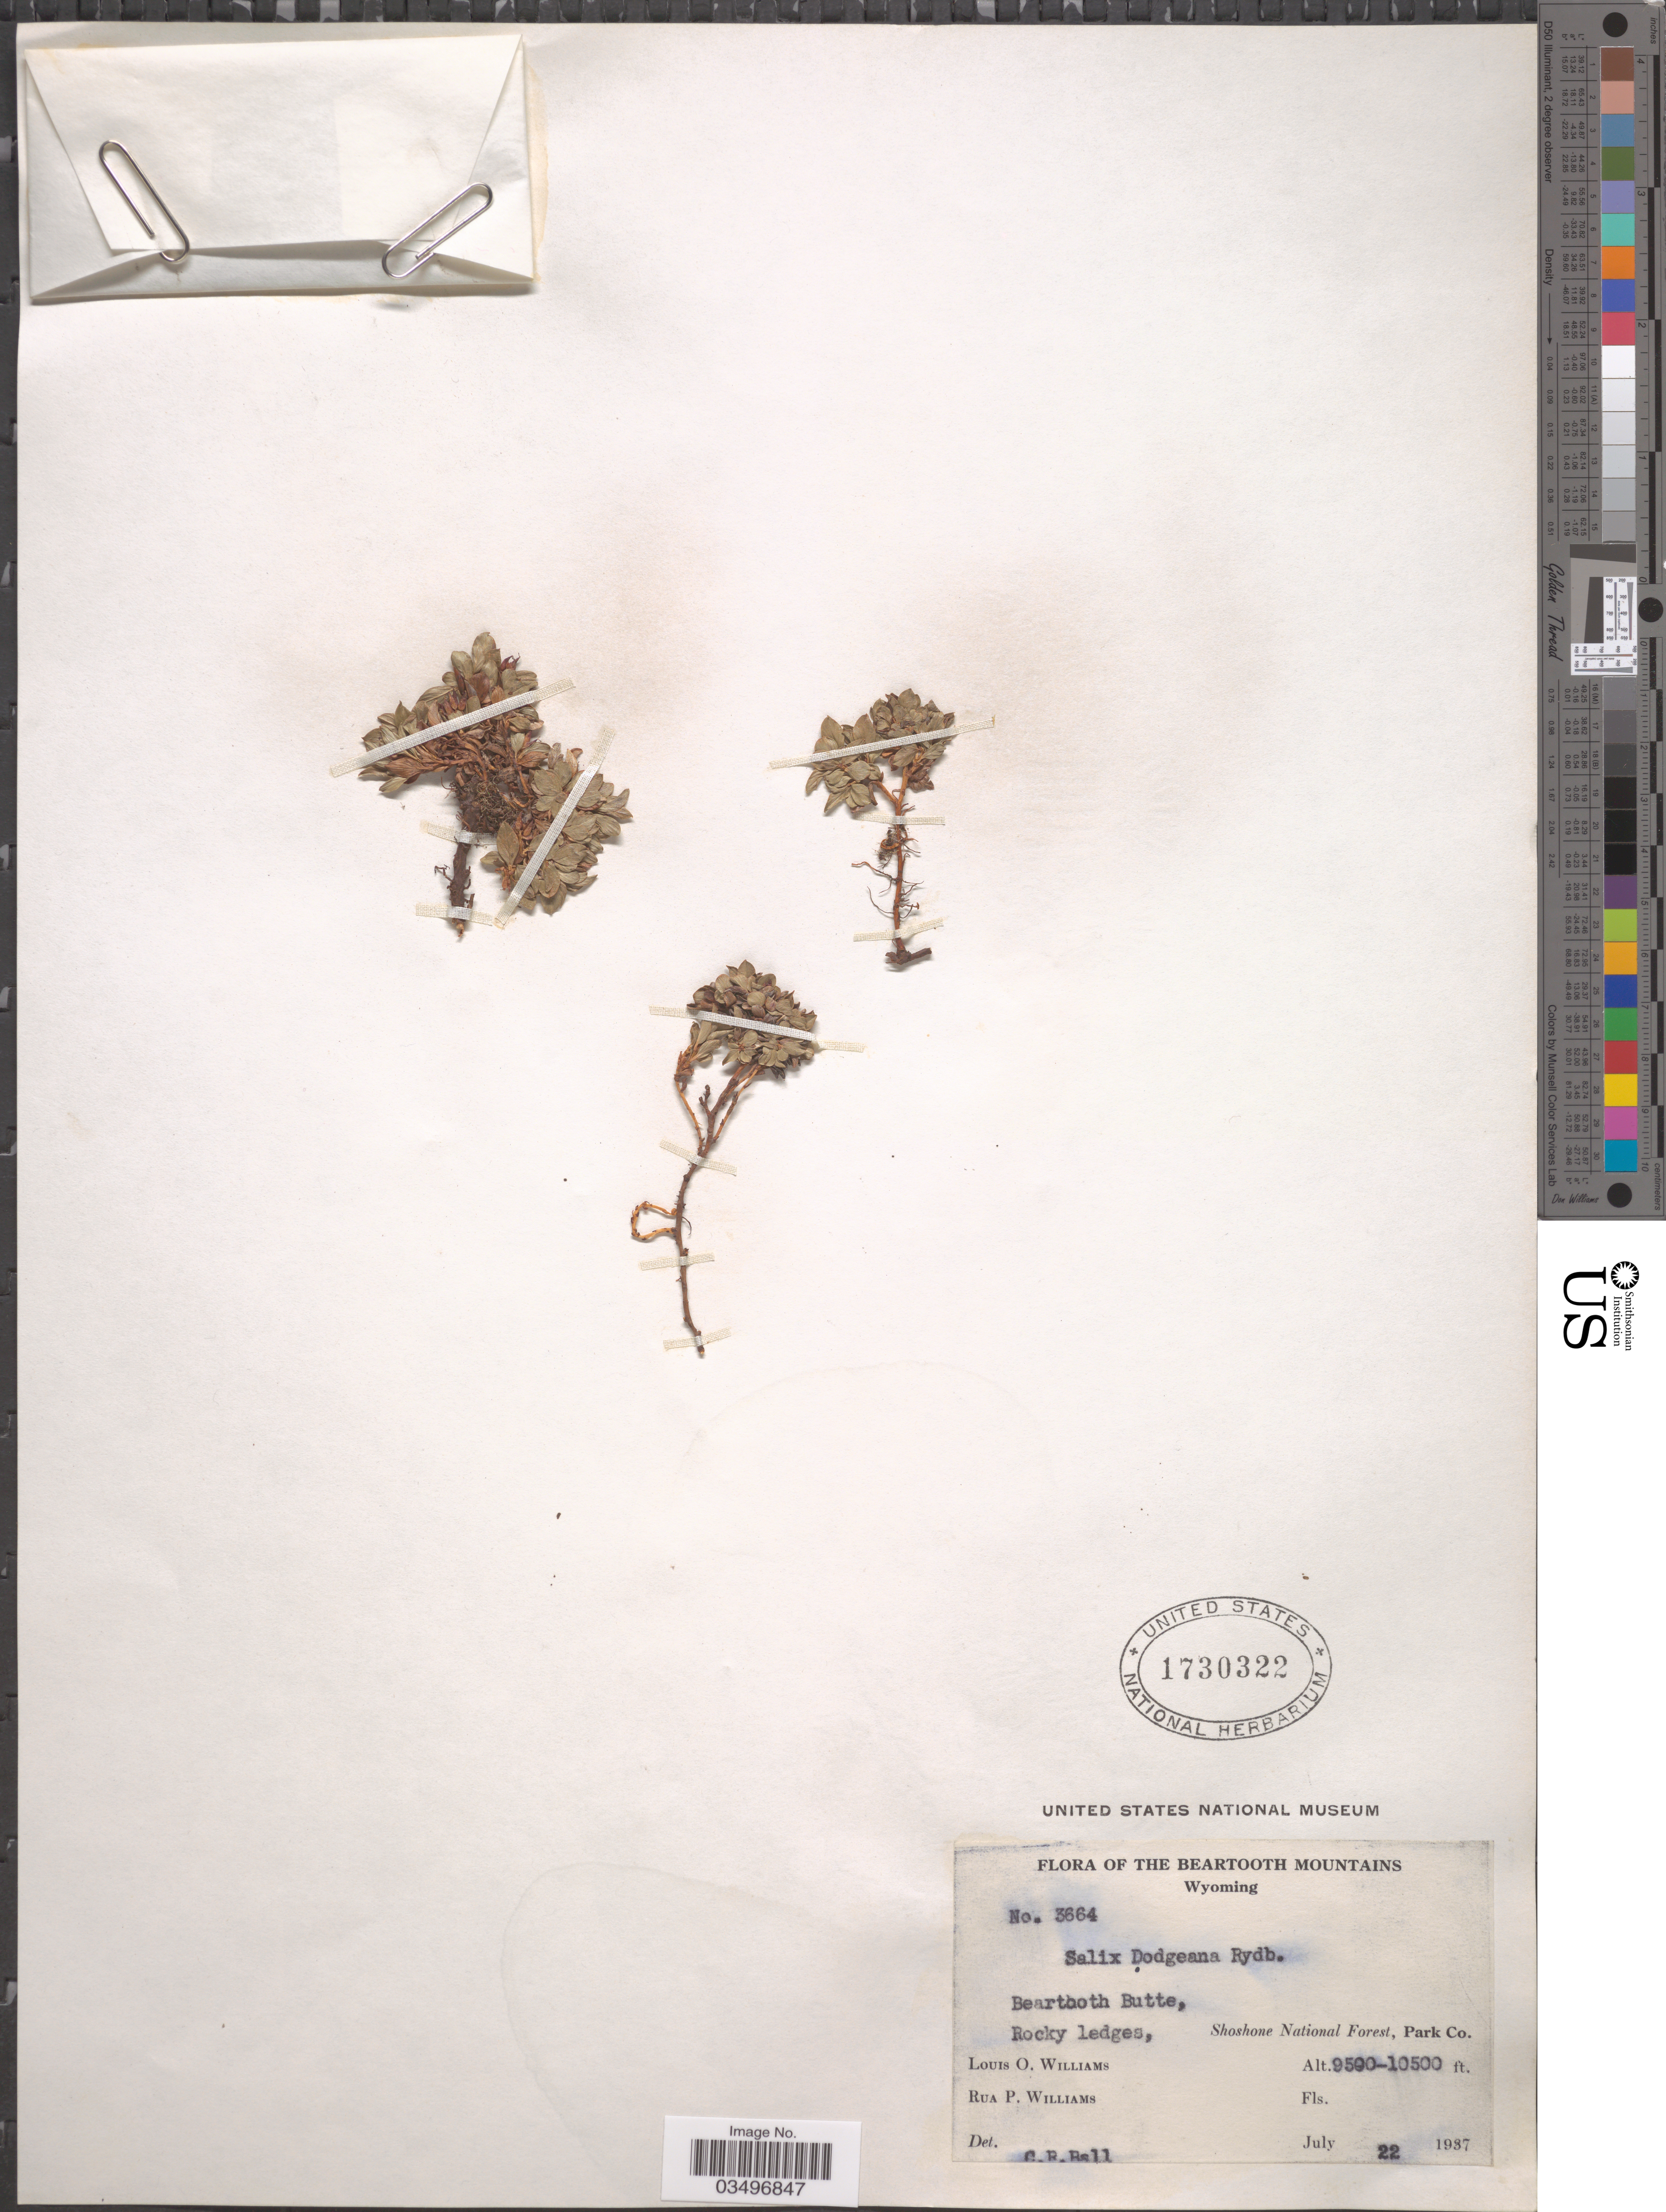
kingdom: Plantae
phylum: Tracheophyta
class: Magnoliopsida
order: Malpighiales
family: Salicaceae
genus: Salix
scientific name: Salix dodgeana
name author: Rydb.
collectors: L. O. Williams & R. P. Williams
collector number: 3664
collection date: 1937-07-22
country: United States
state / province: Wyoming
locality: The Beartooth Mountains. Beartooth Butte, Rocky ledges, Shoshone National Forest, Park Co.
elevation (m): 2896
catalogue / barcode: US 1730322